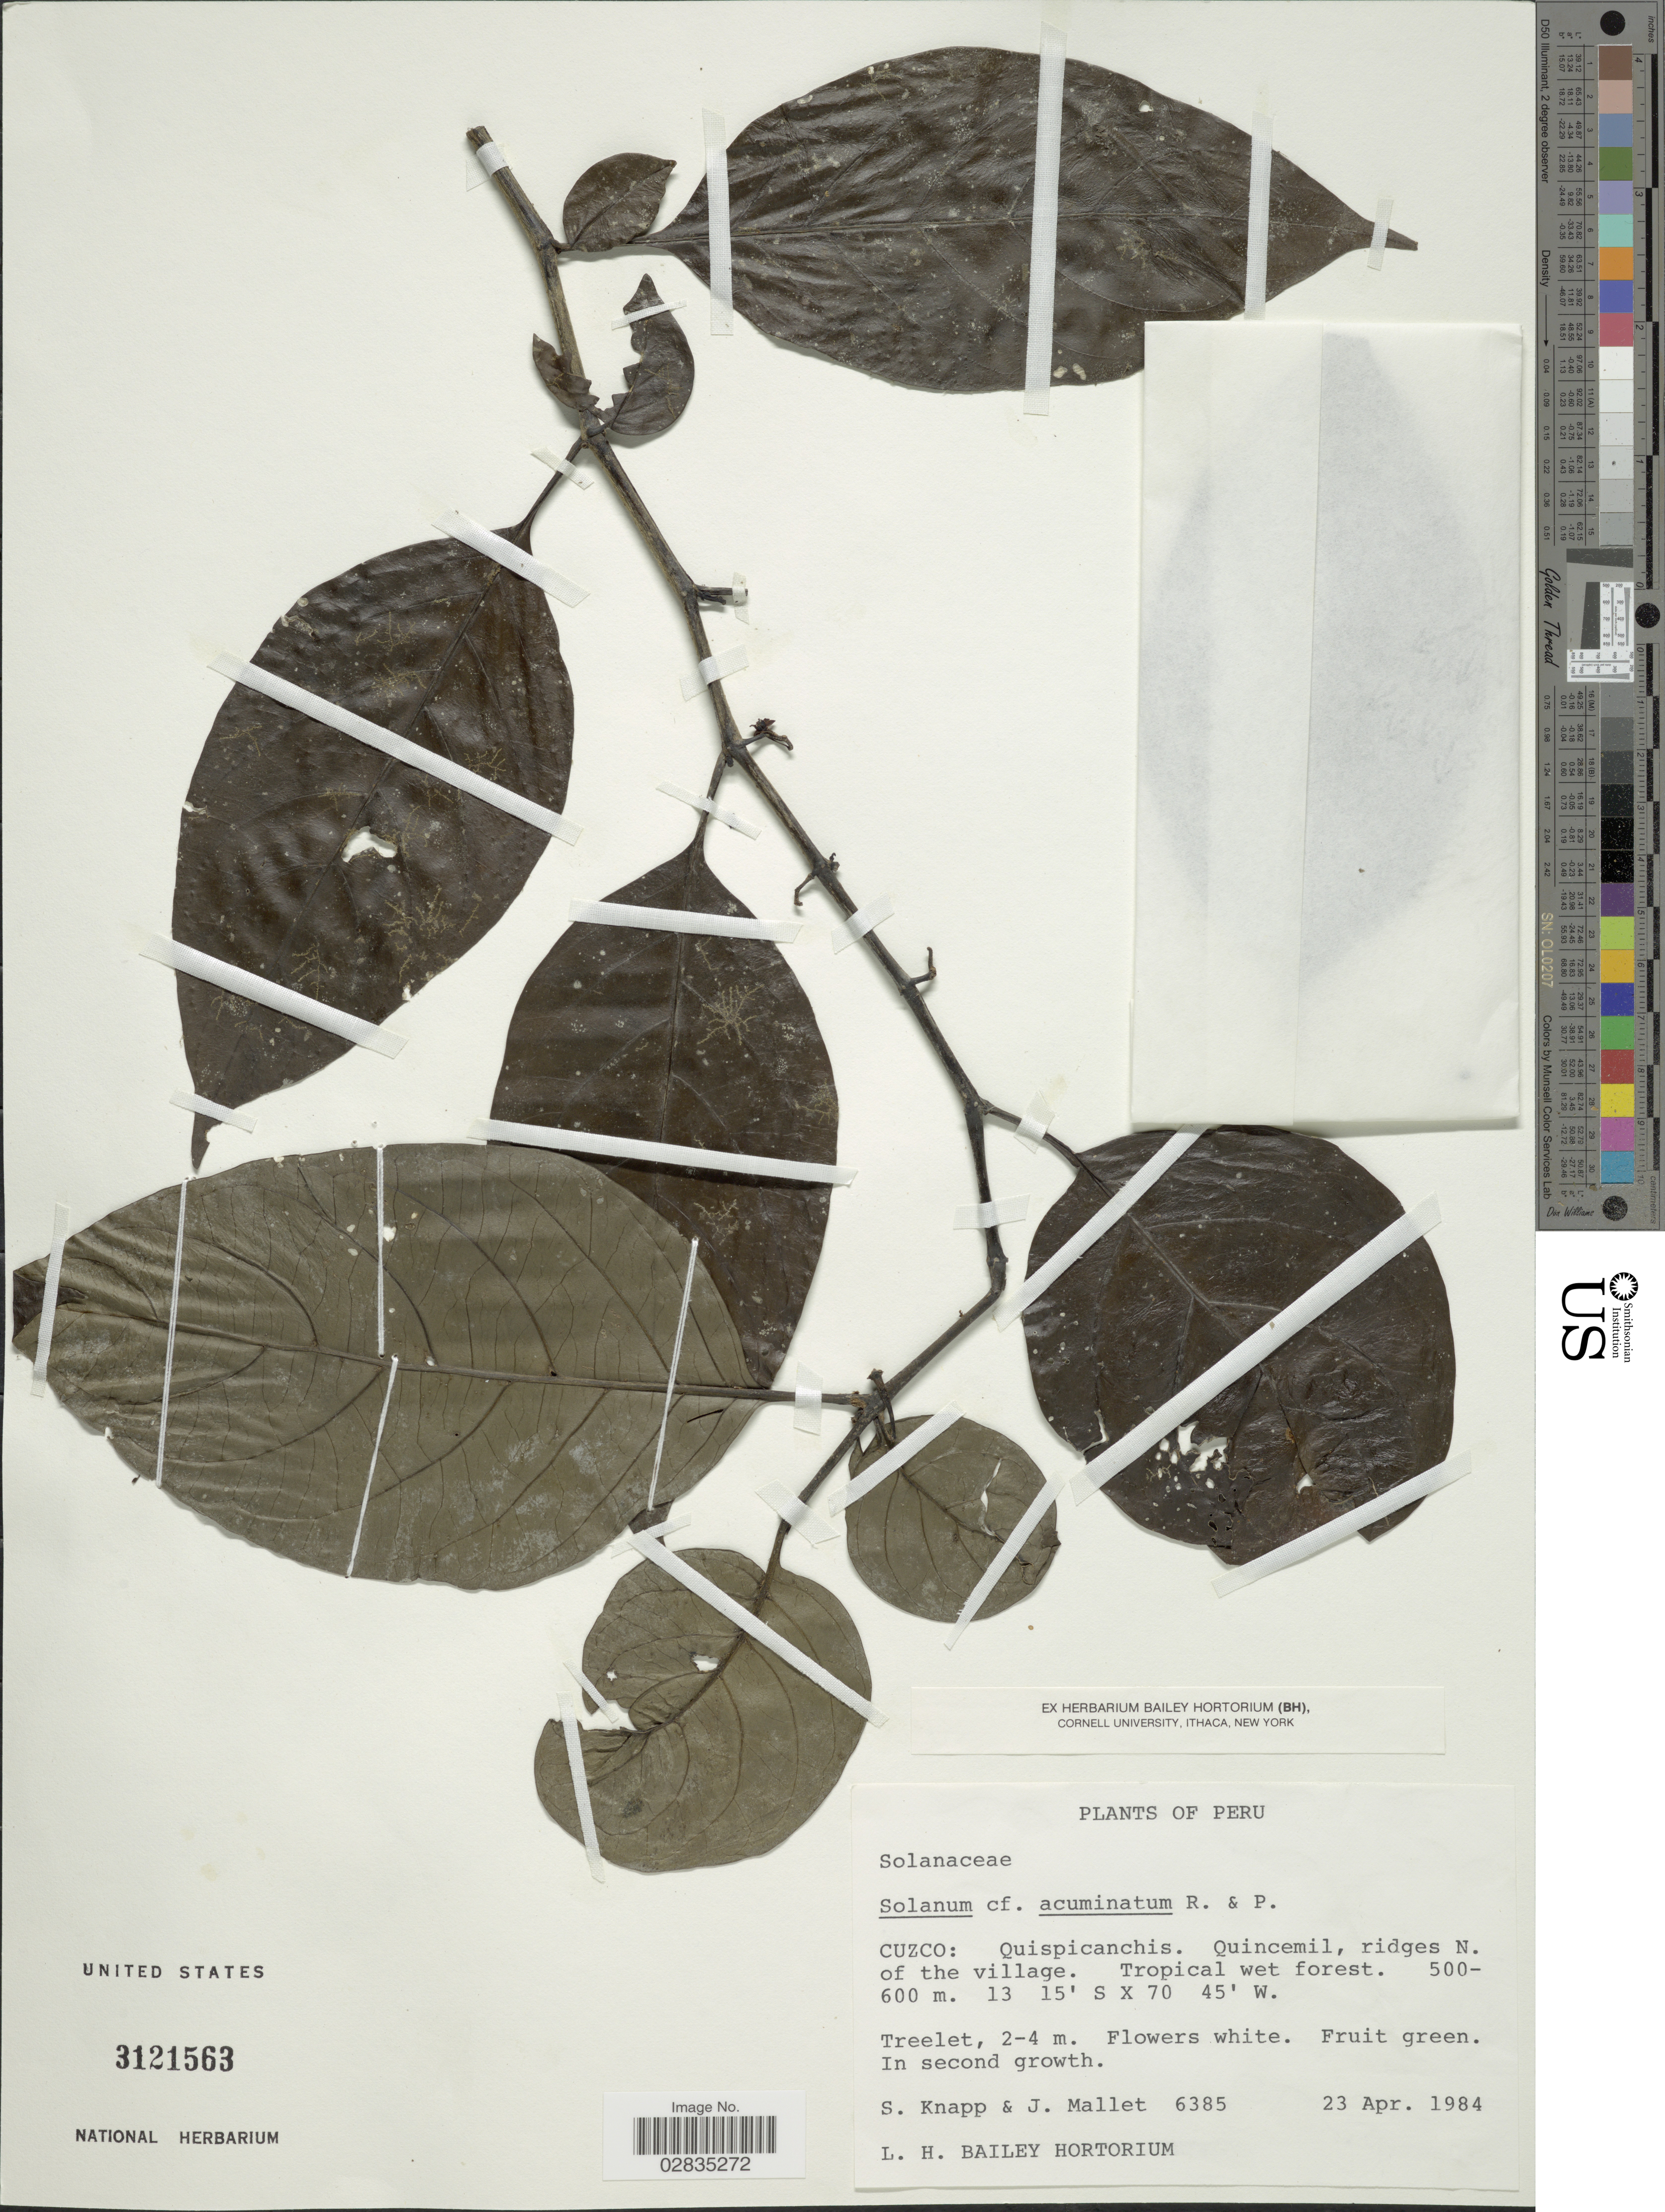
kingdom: Plantae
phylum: Tracheophyta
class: Magnoliopsida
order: Solanales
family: Solanaceae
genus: Solanum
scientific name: Solanum acuminatum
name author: Ruiz & Pav.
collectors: S. Knapp & J. Mallet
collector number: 6385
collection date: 1984-04-23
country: Peru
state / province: Cusco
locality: Quispicanchis. Quincemil, ridges N. of the village.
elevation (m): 500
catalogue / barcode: US 3121563